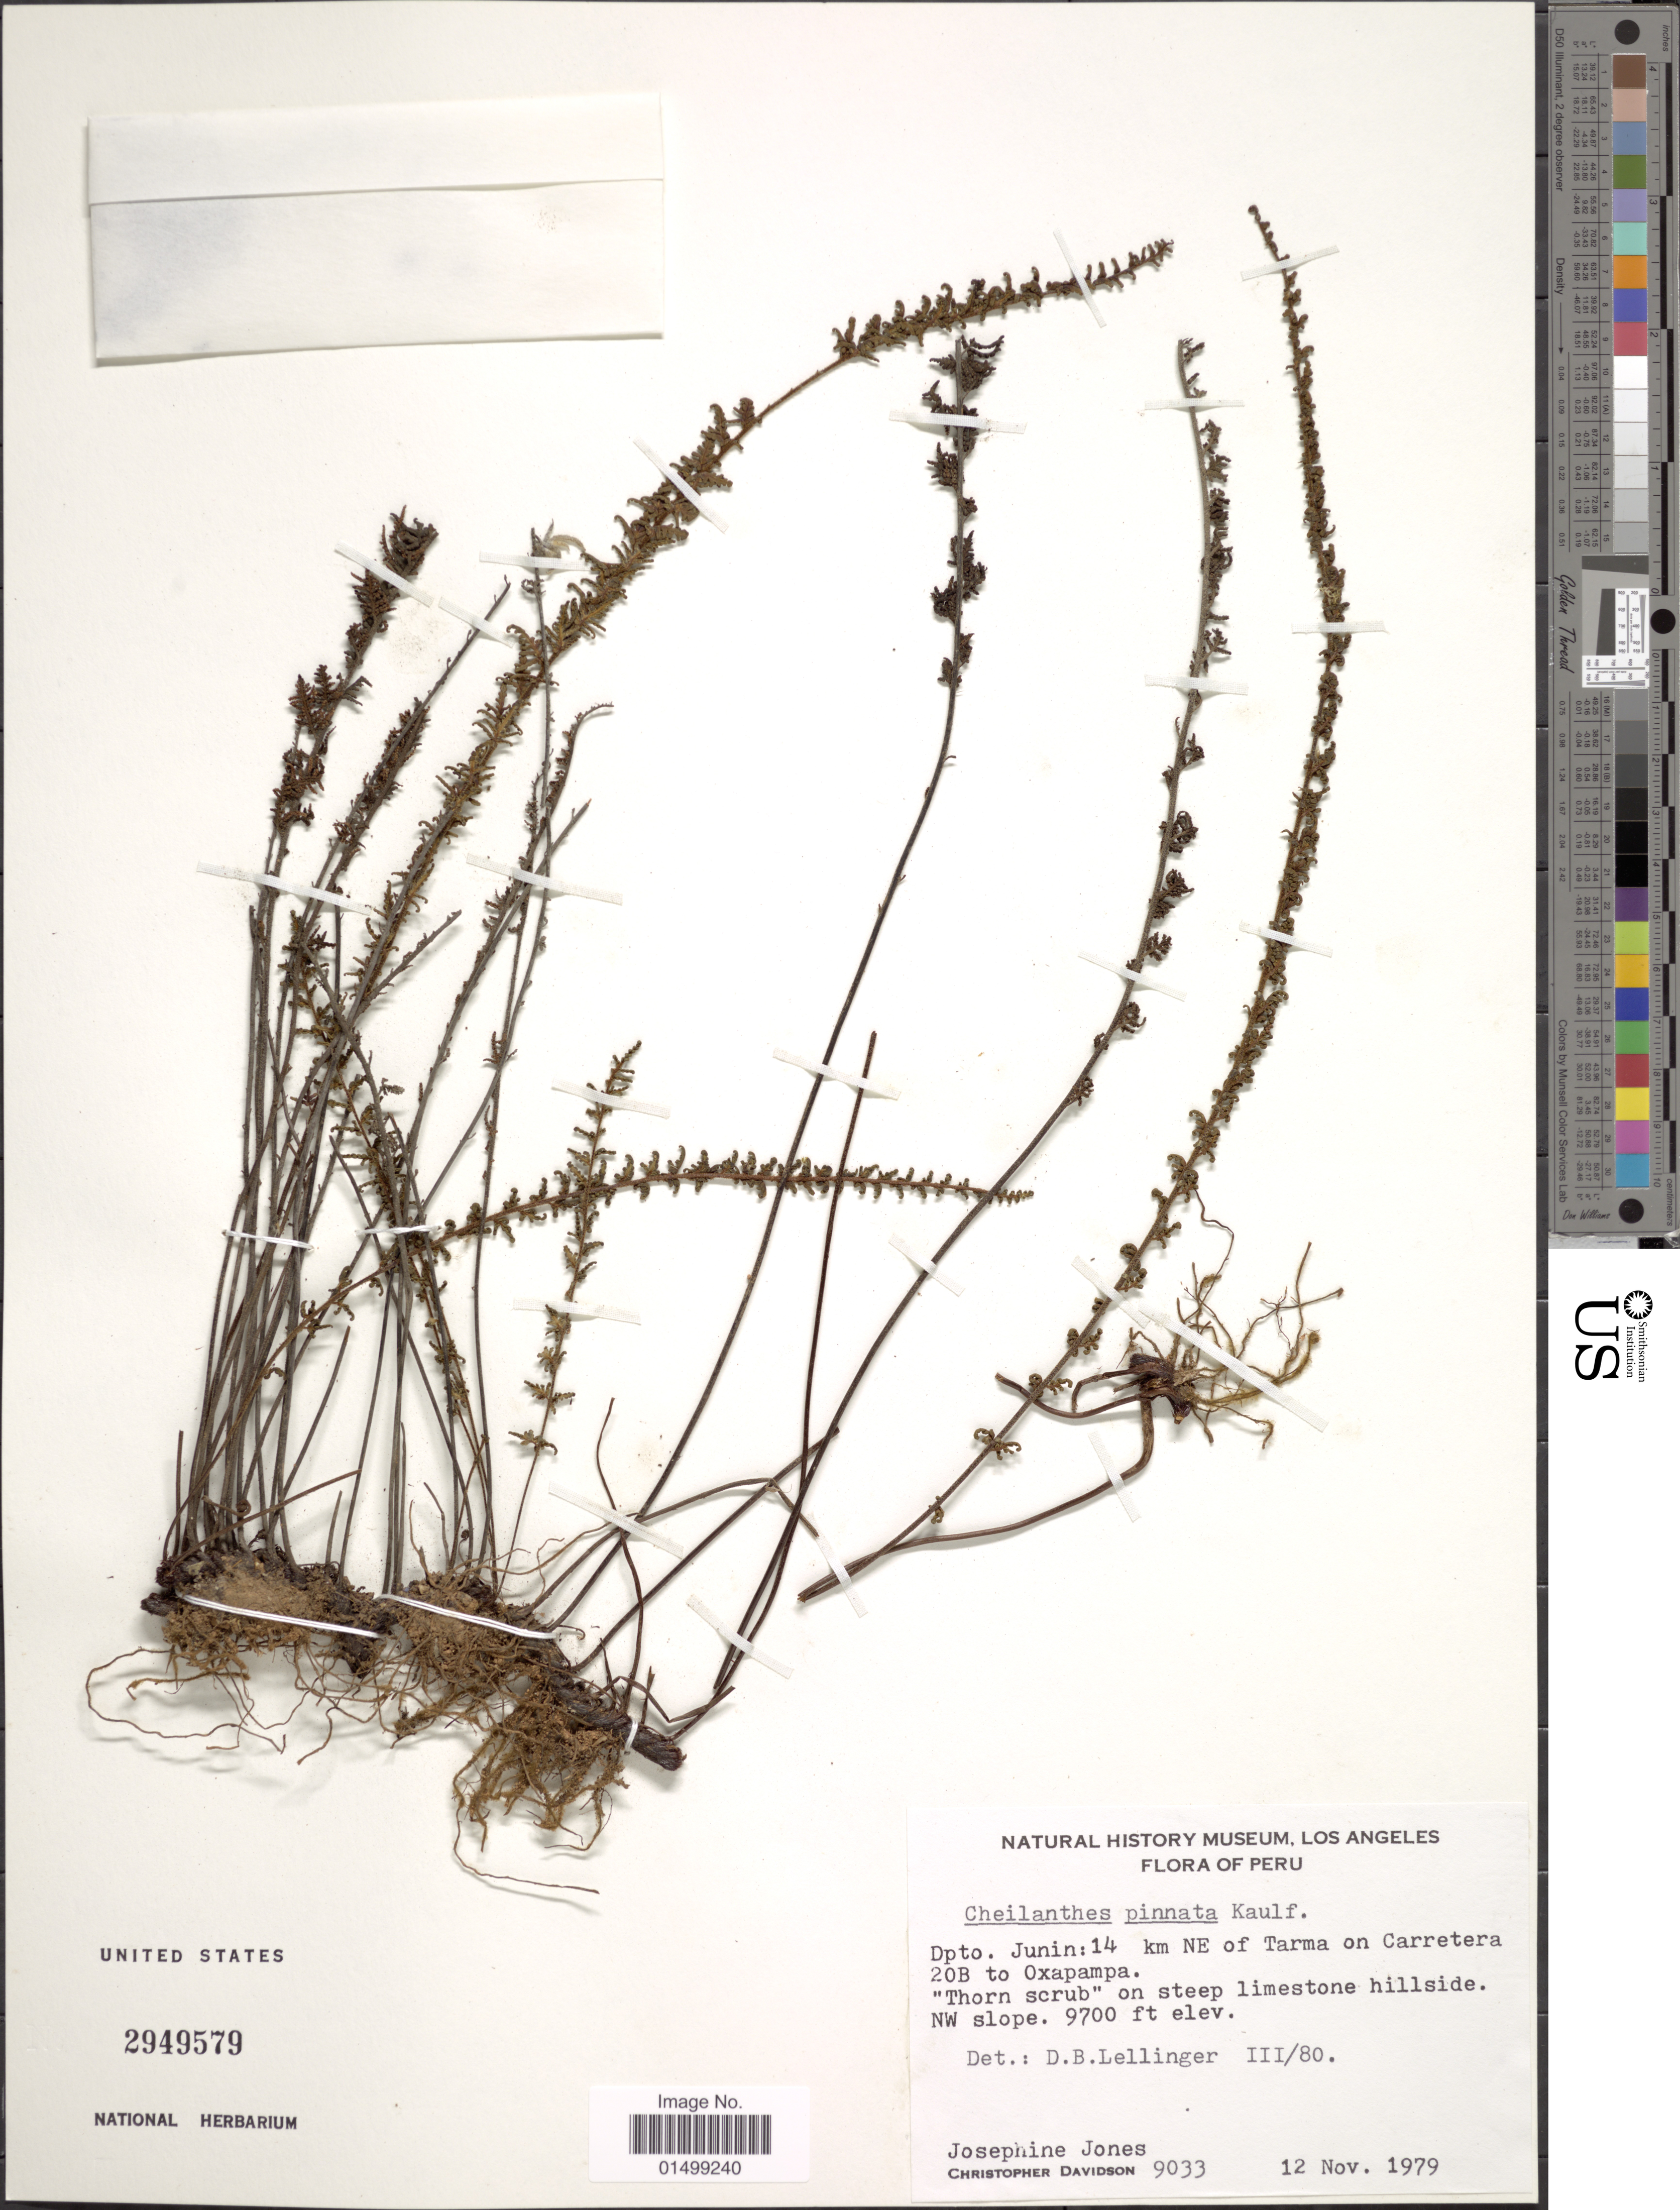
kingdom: Plantae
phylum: Tracheophyta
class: Polypodiopsida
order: Polypodiales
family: Pteridaceae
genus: Cheilanthes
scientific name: Cheilanthes pruinata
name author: Kaulf.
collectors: J. Jones & C. Davidson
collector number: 9033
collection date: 1979-11-12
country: Peru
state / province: Junín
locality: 14 km NE of Tarma on Carretera 20B to Oxapampa, NW slope.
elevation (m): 2957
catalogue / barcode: US 2949579